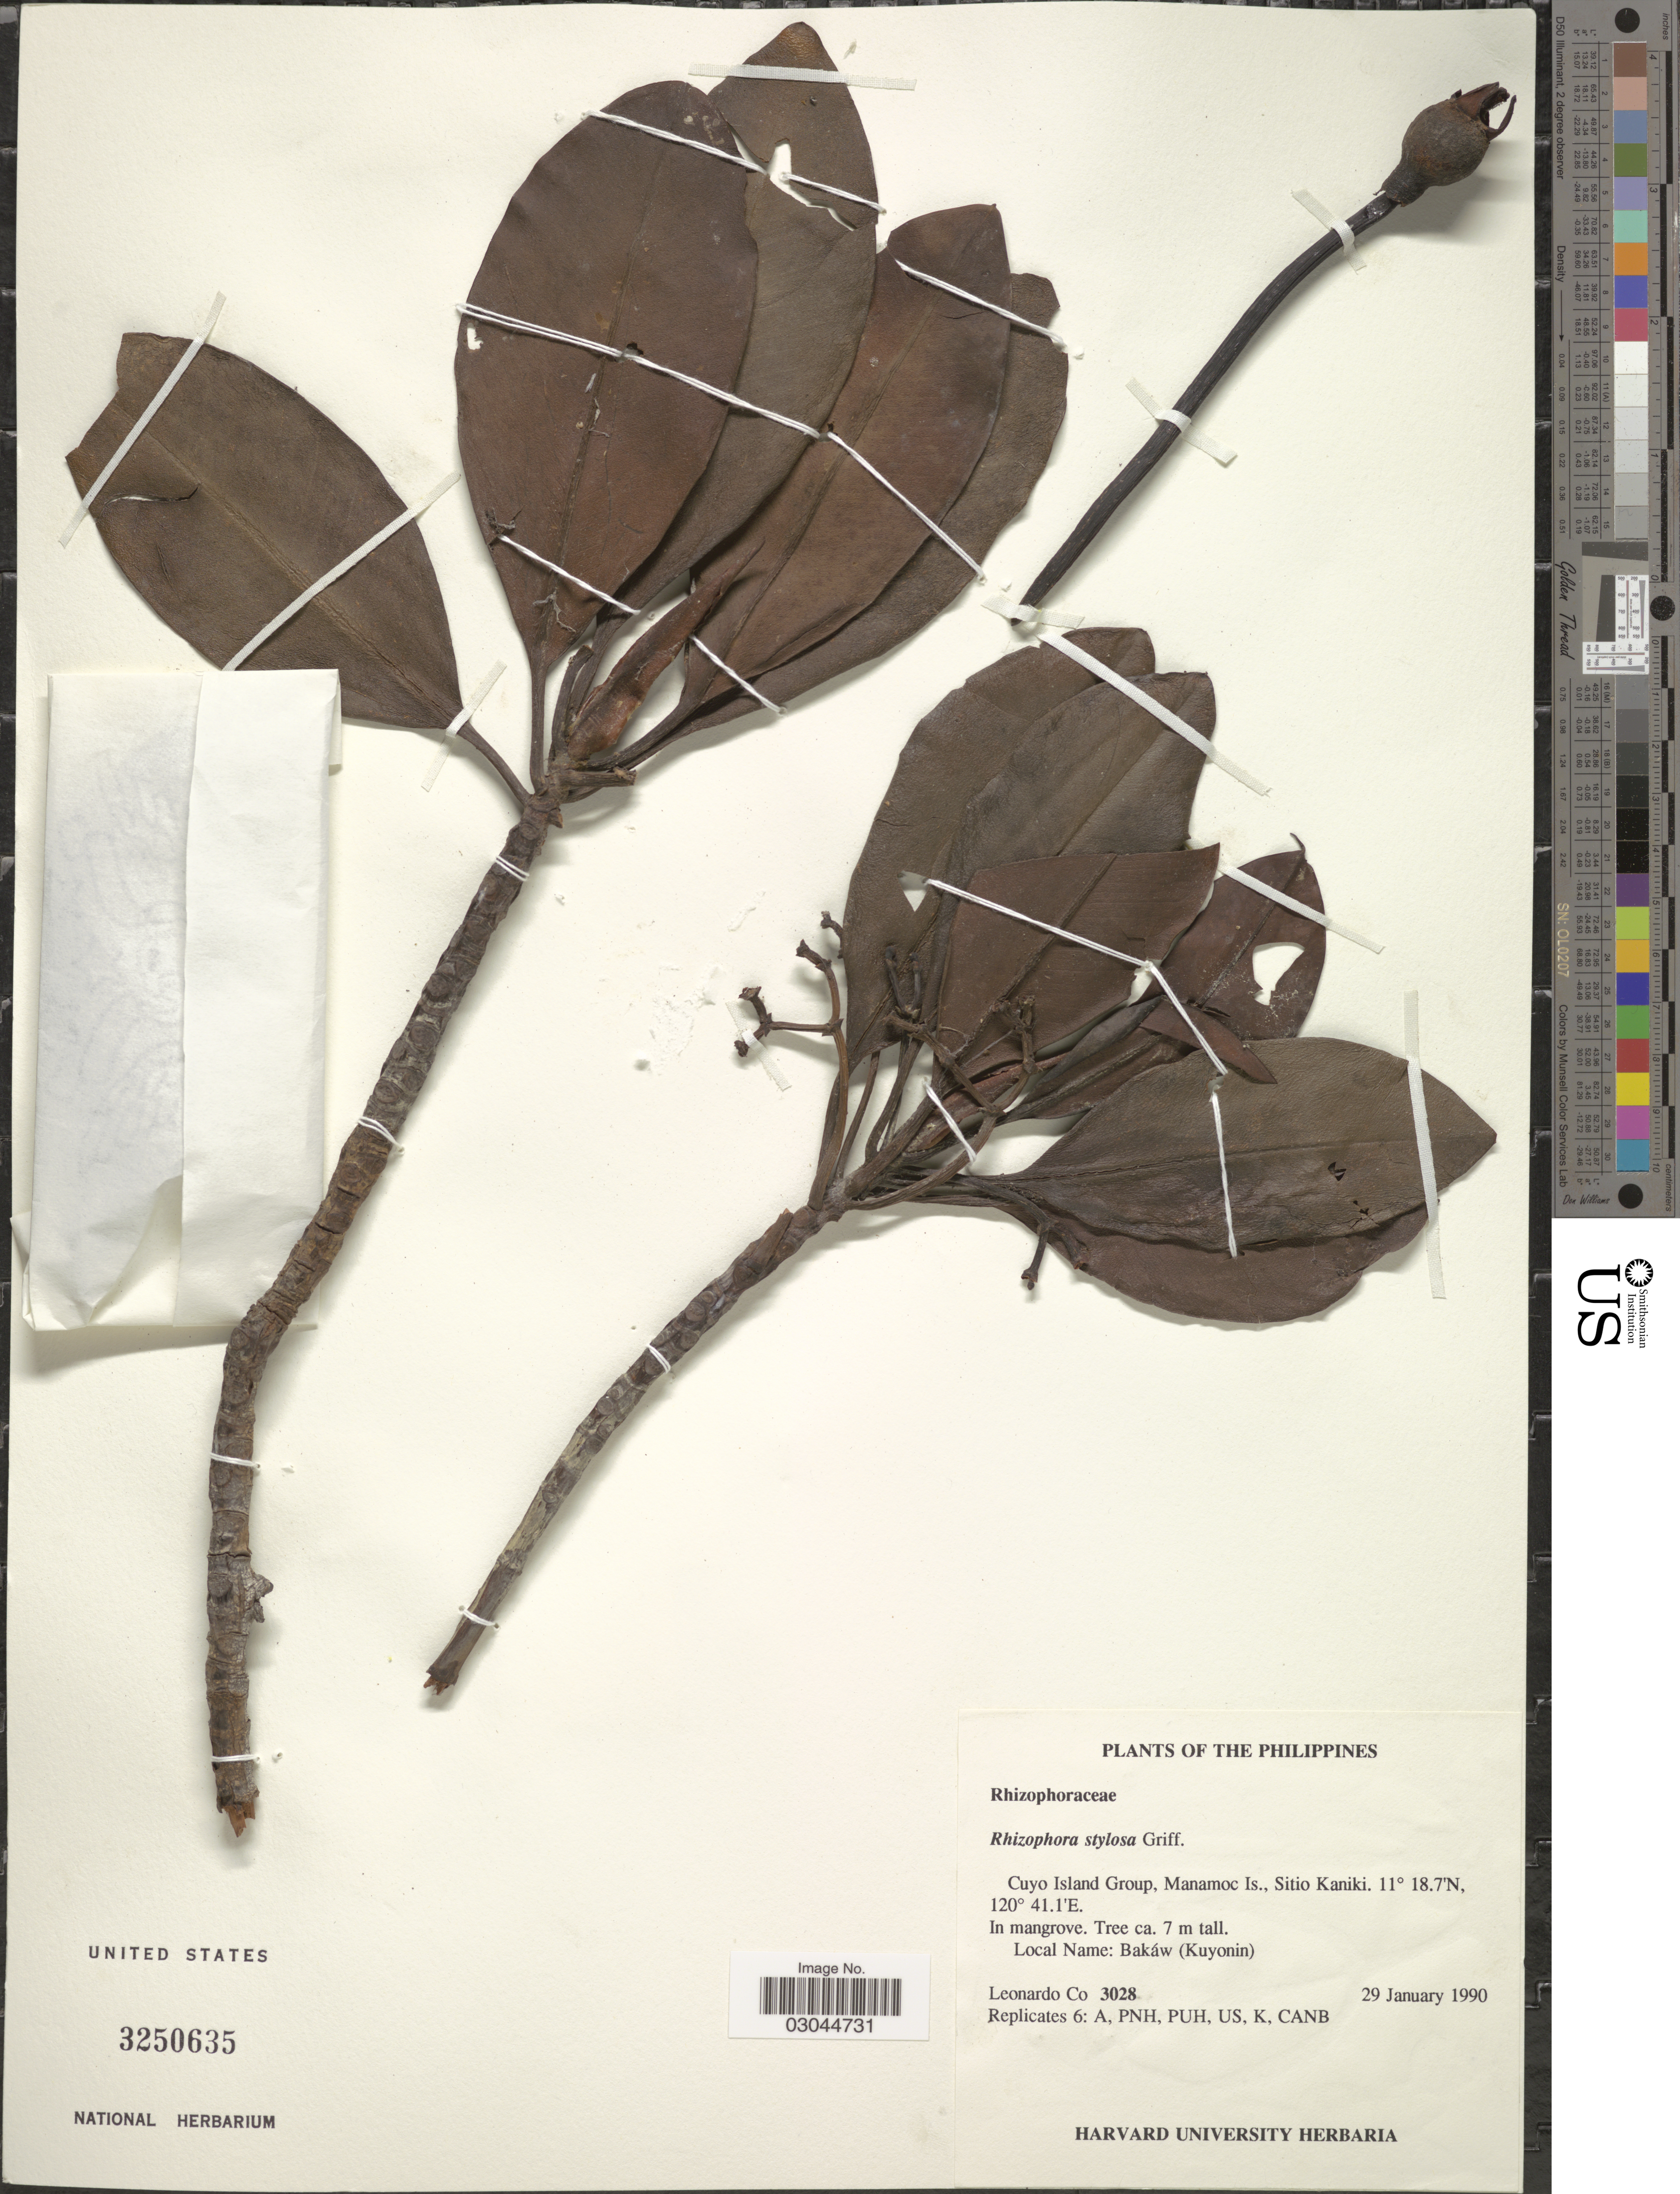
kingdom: Plantae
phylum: Tracheophyta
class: Magnoliopsida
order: Malpighiales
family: Rhizophoraceae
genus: Rhizophora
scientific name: Rhizophora stylosa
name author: Griff.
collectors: L. Co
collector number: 3028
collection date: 1990-01-29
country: Philippines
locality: Cuyo Island Group, Manamoc Is., Sitio Kaniki. In mangrove.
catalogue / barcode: US 3250635